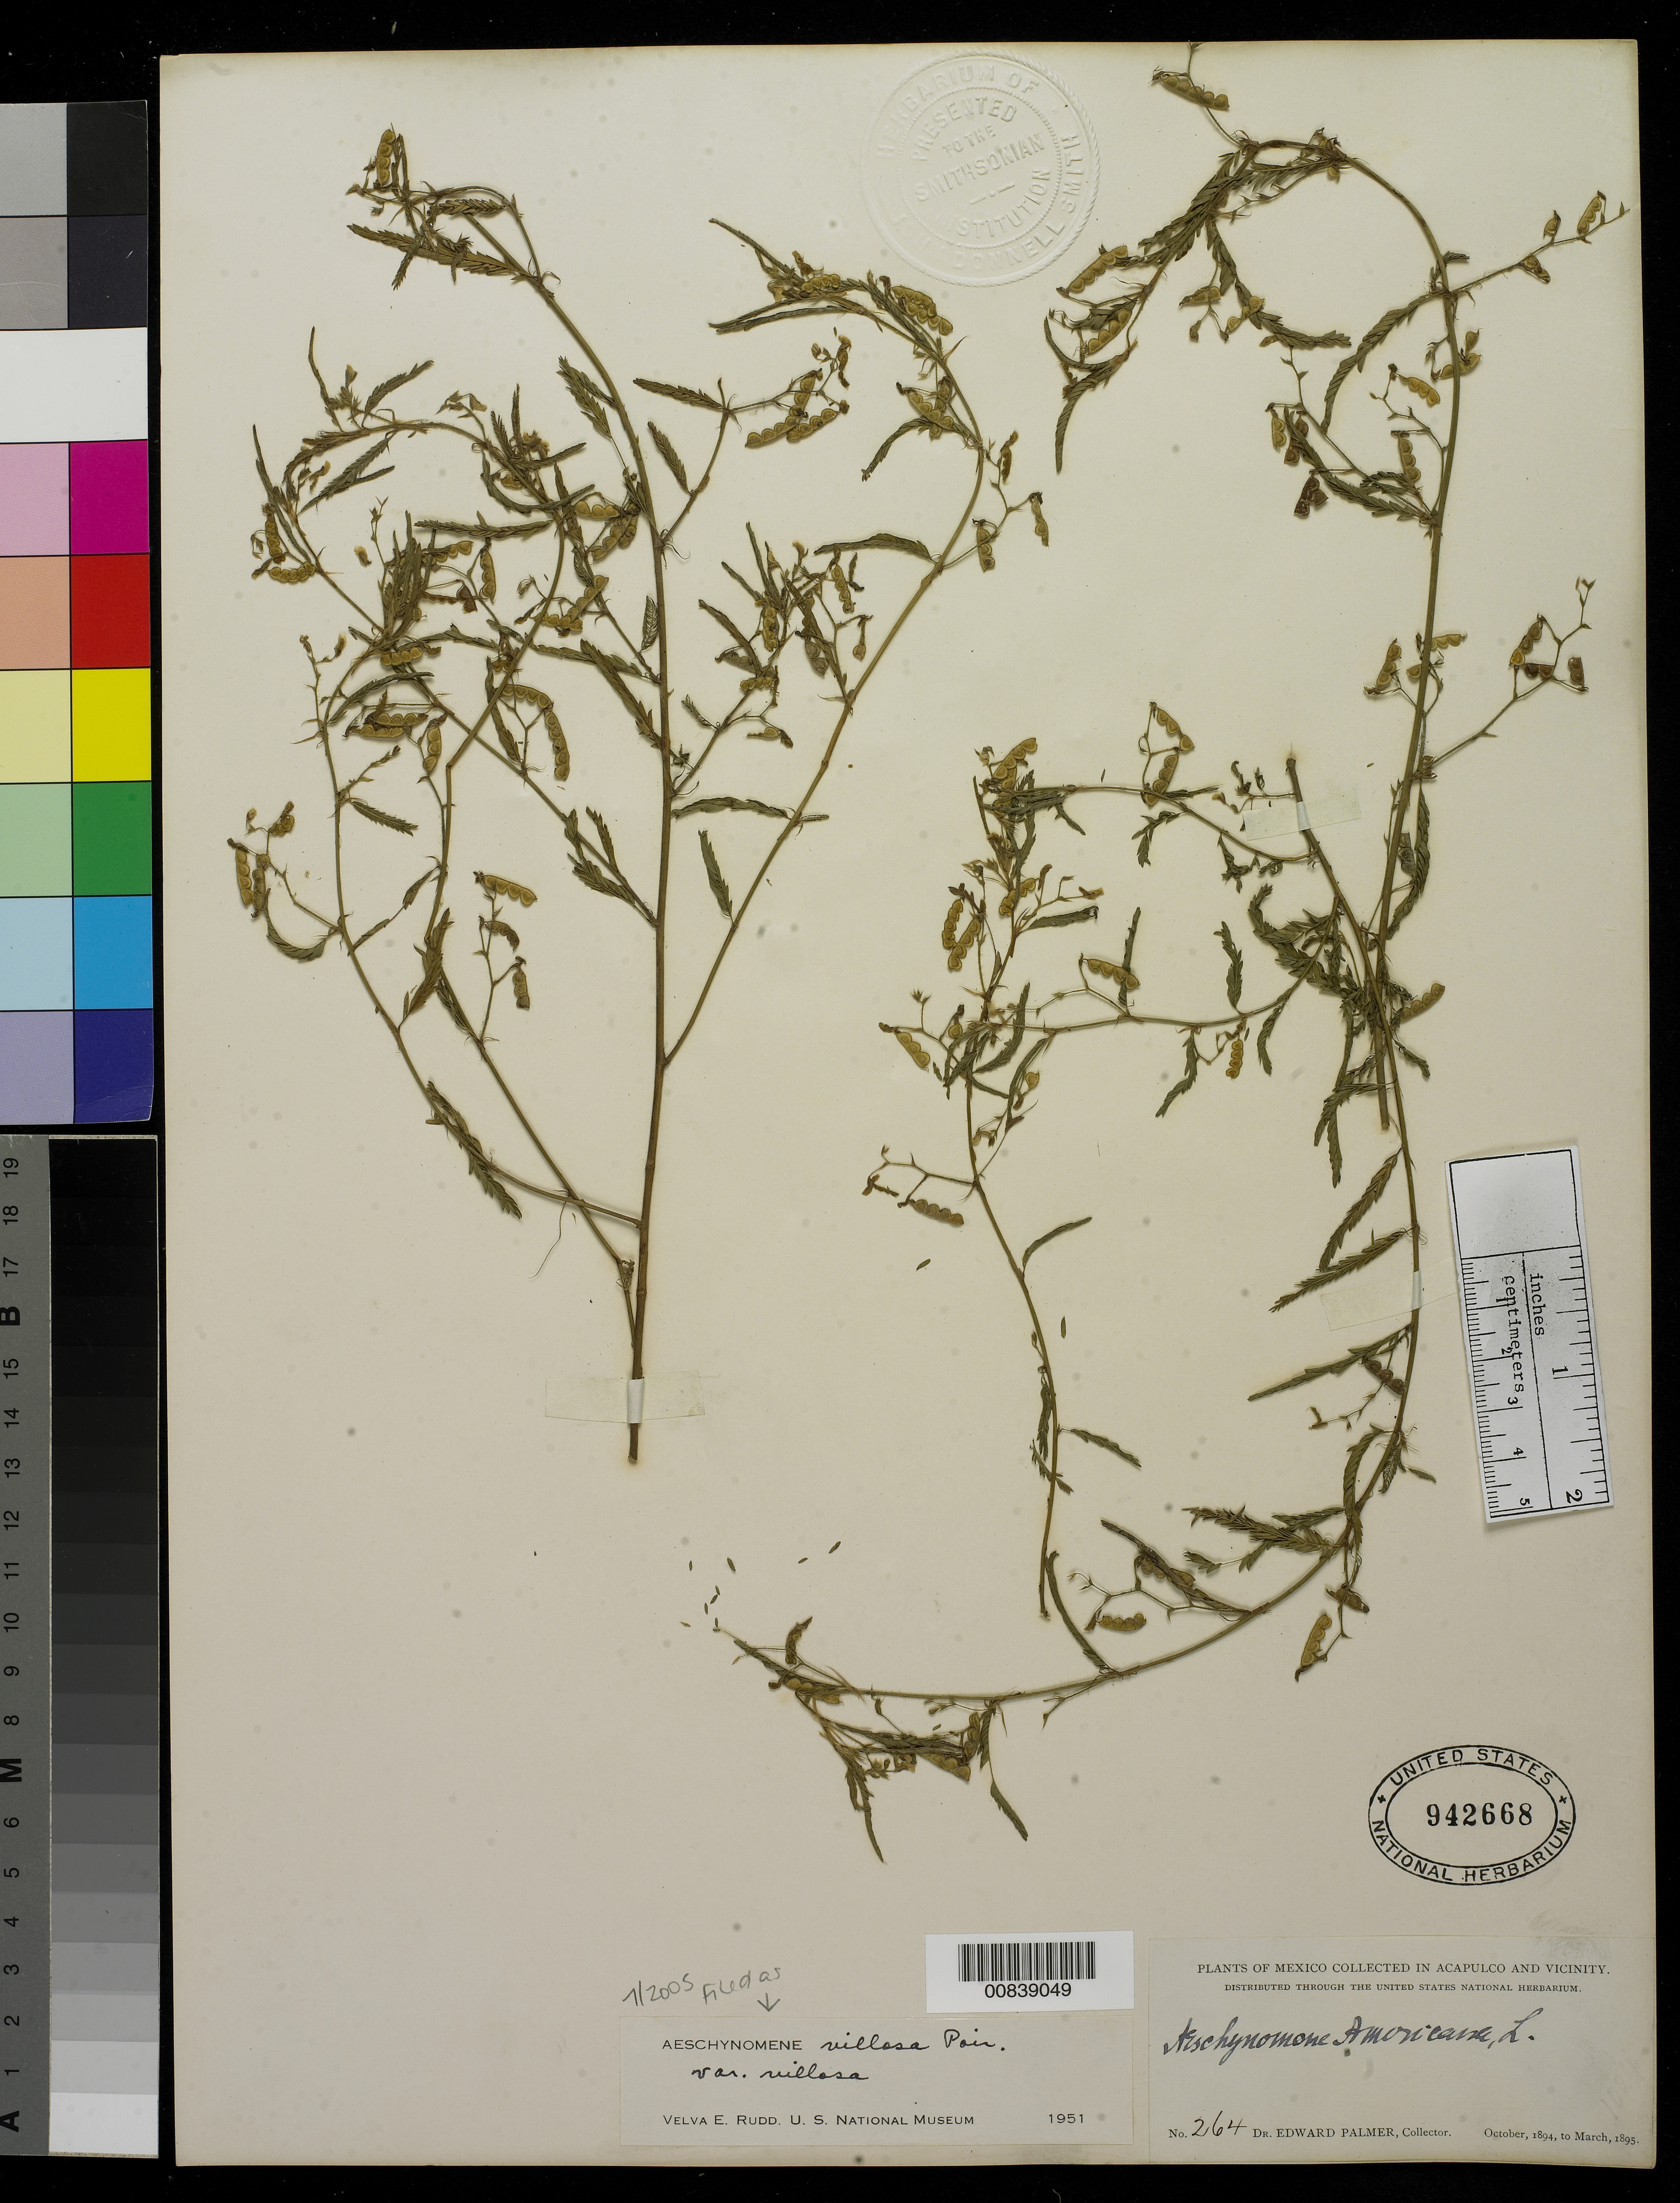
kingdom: Plantae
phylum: Tracheophyta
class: Magnoliopsida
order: Fabales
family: Fabaceae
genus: Aeschynomene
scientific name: Aeschynomene villosa var. villosa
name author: Poir.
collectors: E. Palmer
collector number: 264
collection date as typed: Oct 1894 to -- Mar 1895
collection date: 1894-10/1895-03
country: Mexico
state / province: Guerrero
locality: Acapulco, Guerrero and vicinity.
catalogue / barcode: US 942668